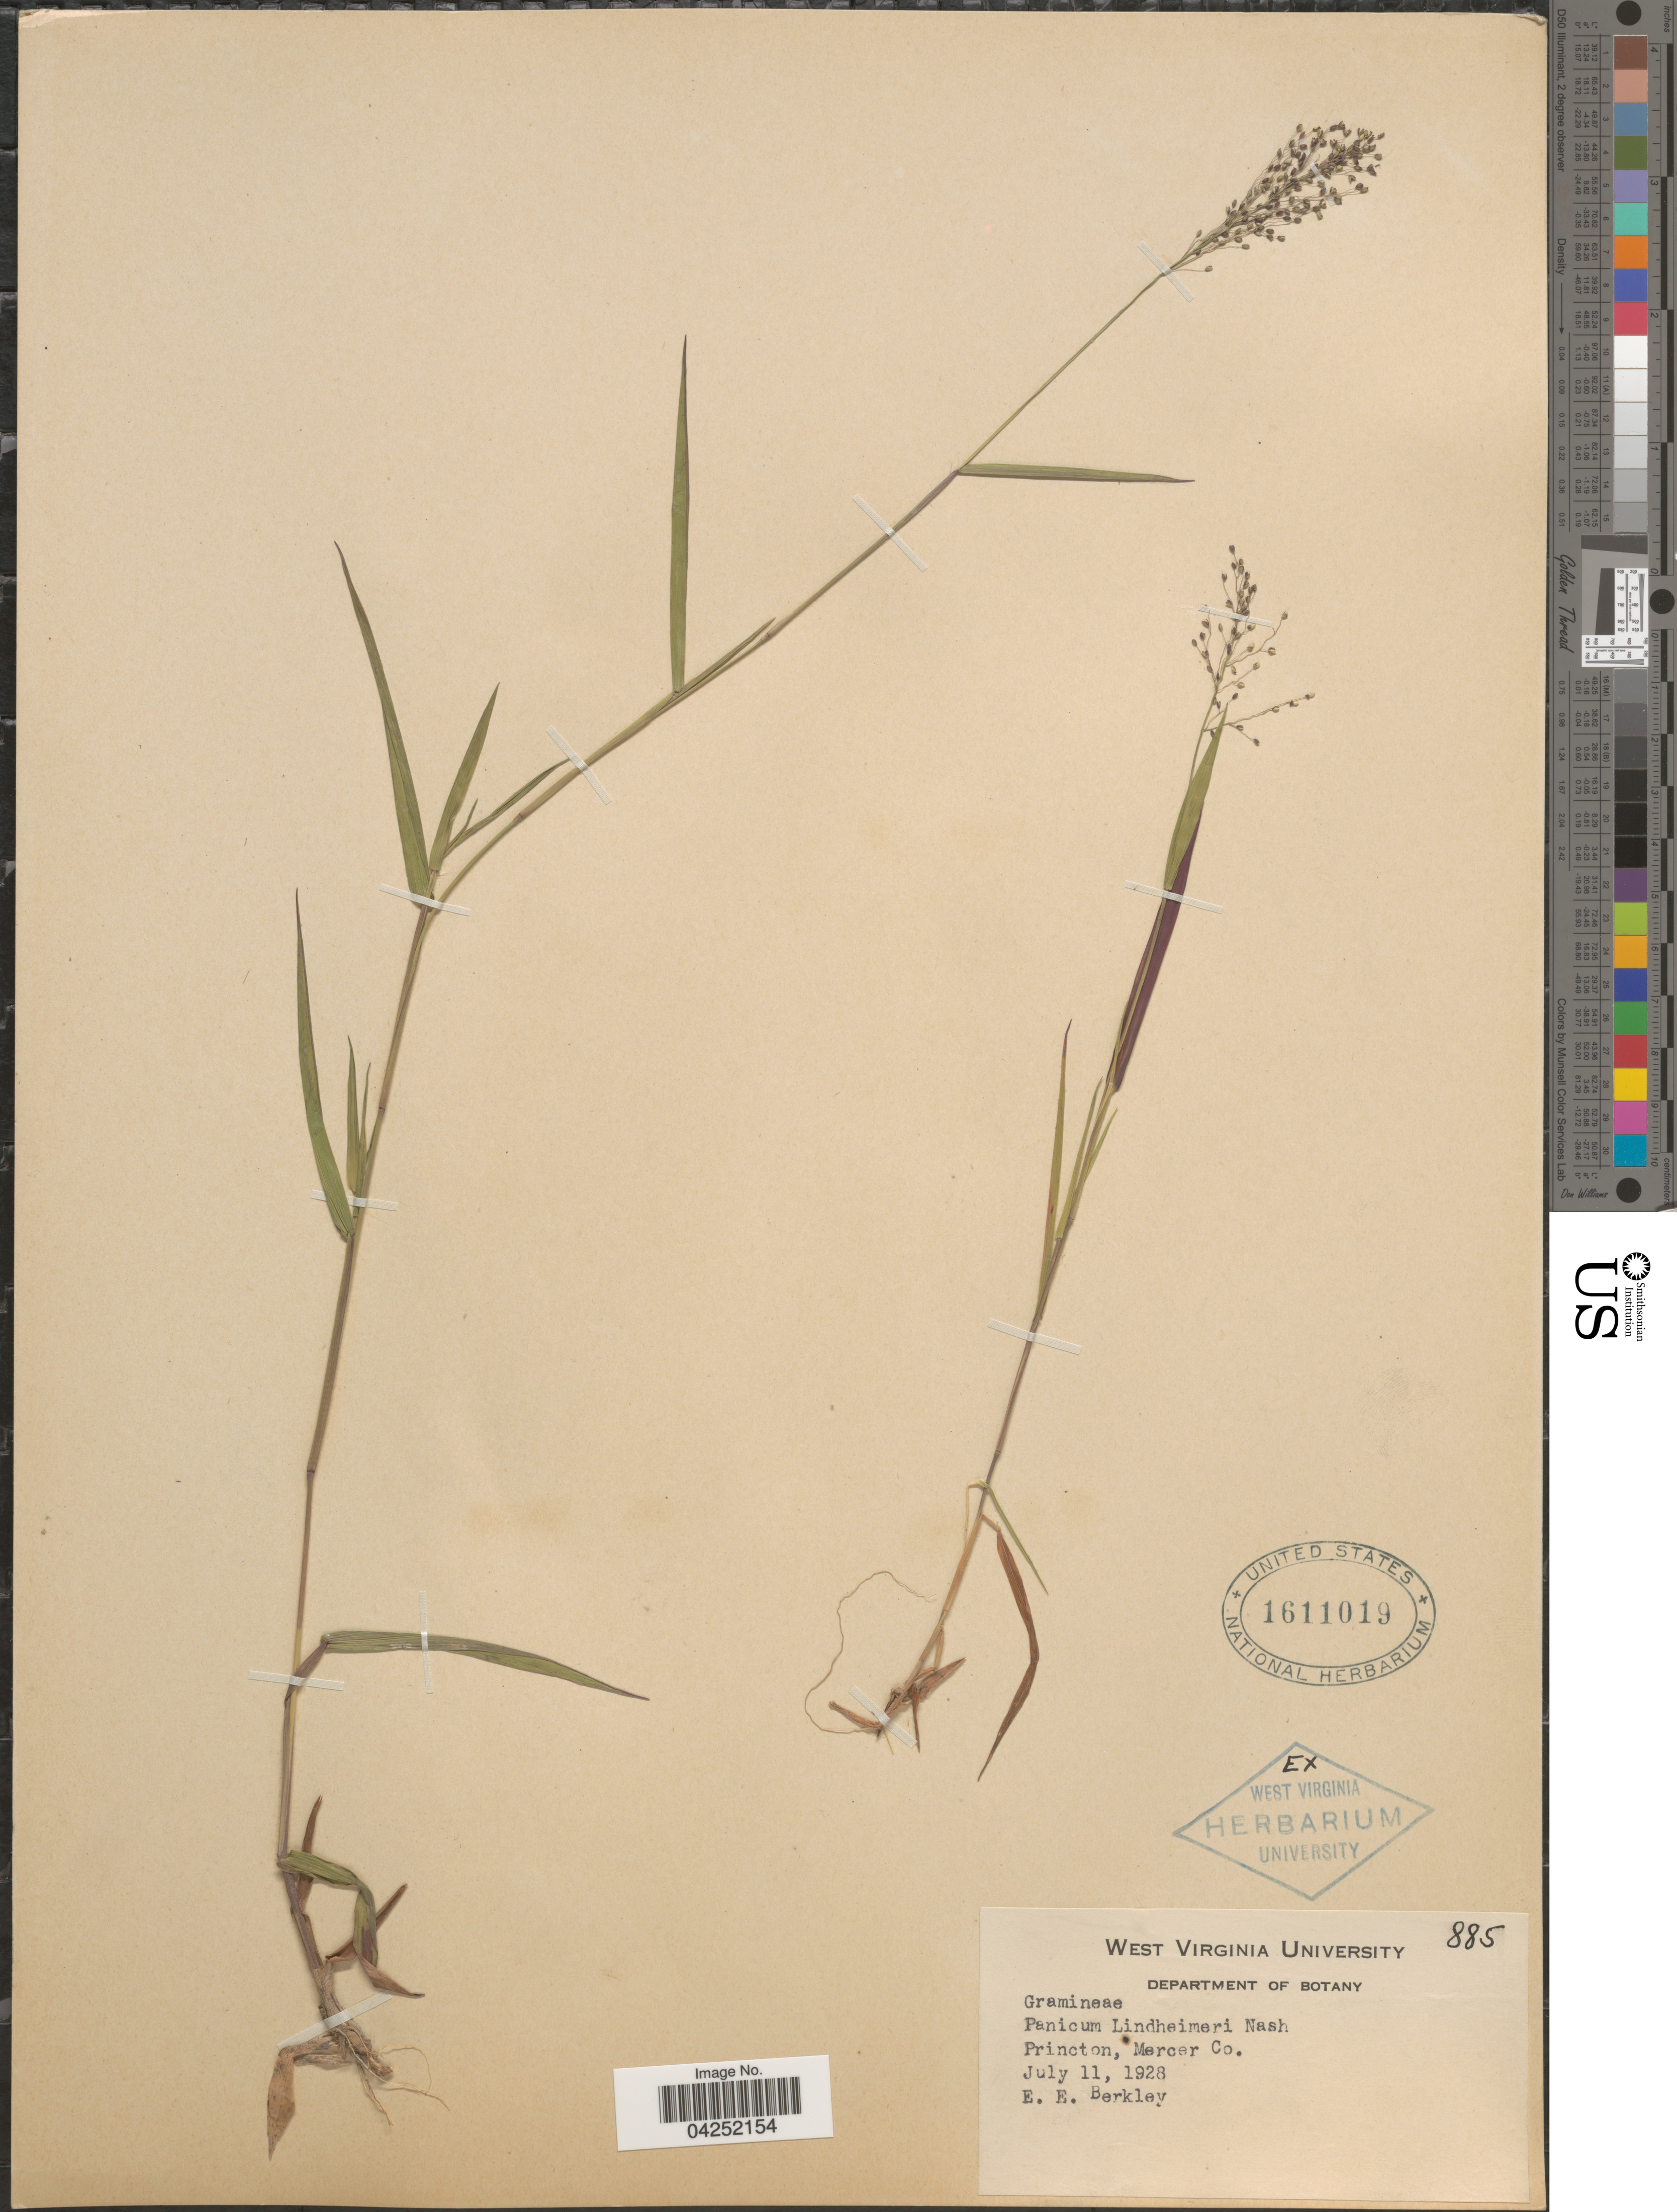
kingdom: Plantae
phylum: Tracheophyta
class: Liliopsida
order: Poales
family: Poaceae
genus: Dichanthelium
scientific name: Dichanthelium acuminatum var. lindheimeri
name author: (Nash) Gould & C.A. Clark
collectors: E. Berkley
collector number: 885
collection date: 1928-07-11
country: United States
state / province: West Virginia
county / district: Mercer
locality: Princton, Mercer Co.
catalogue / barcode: US 1611019